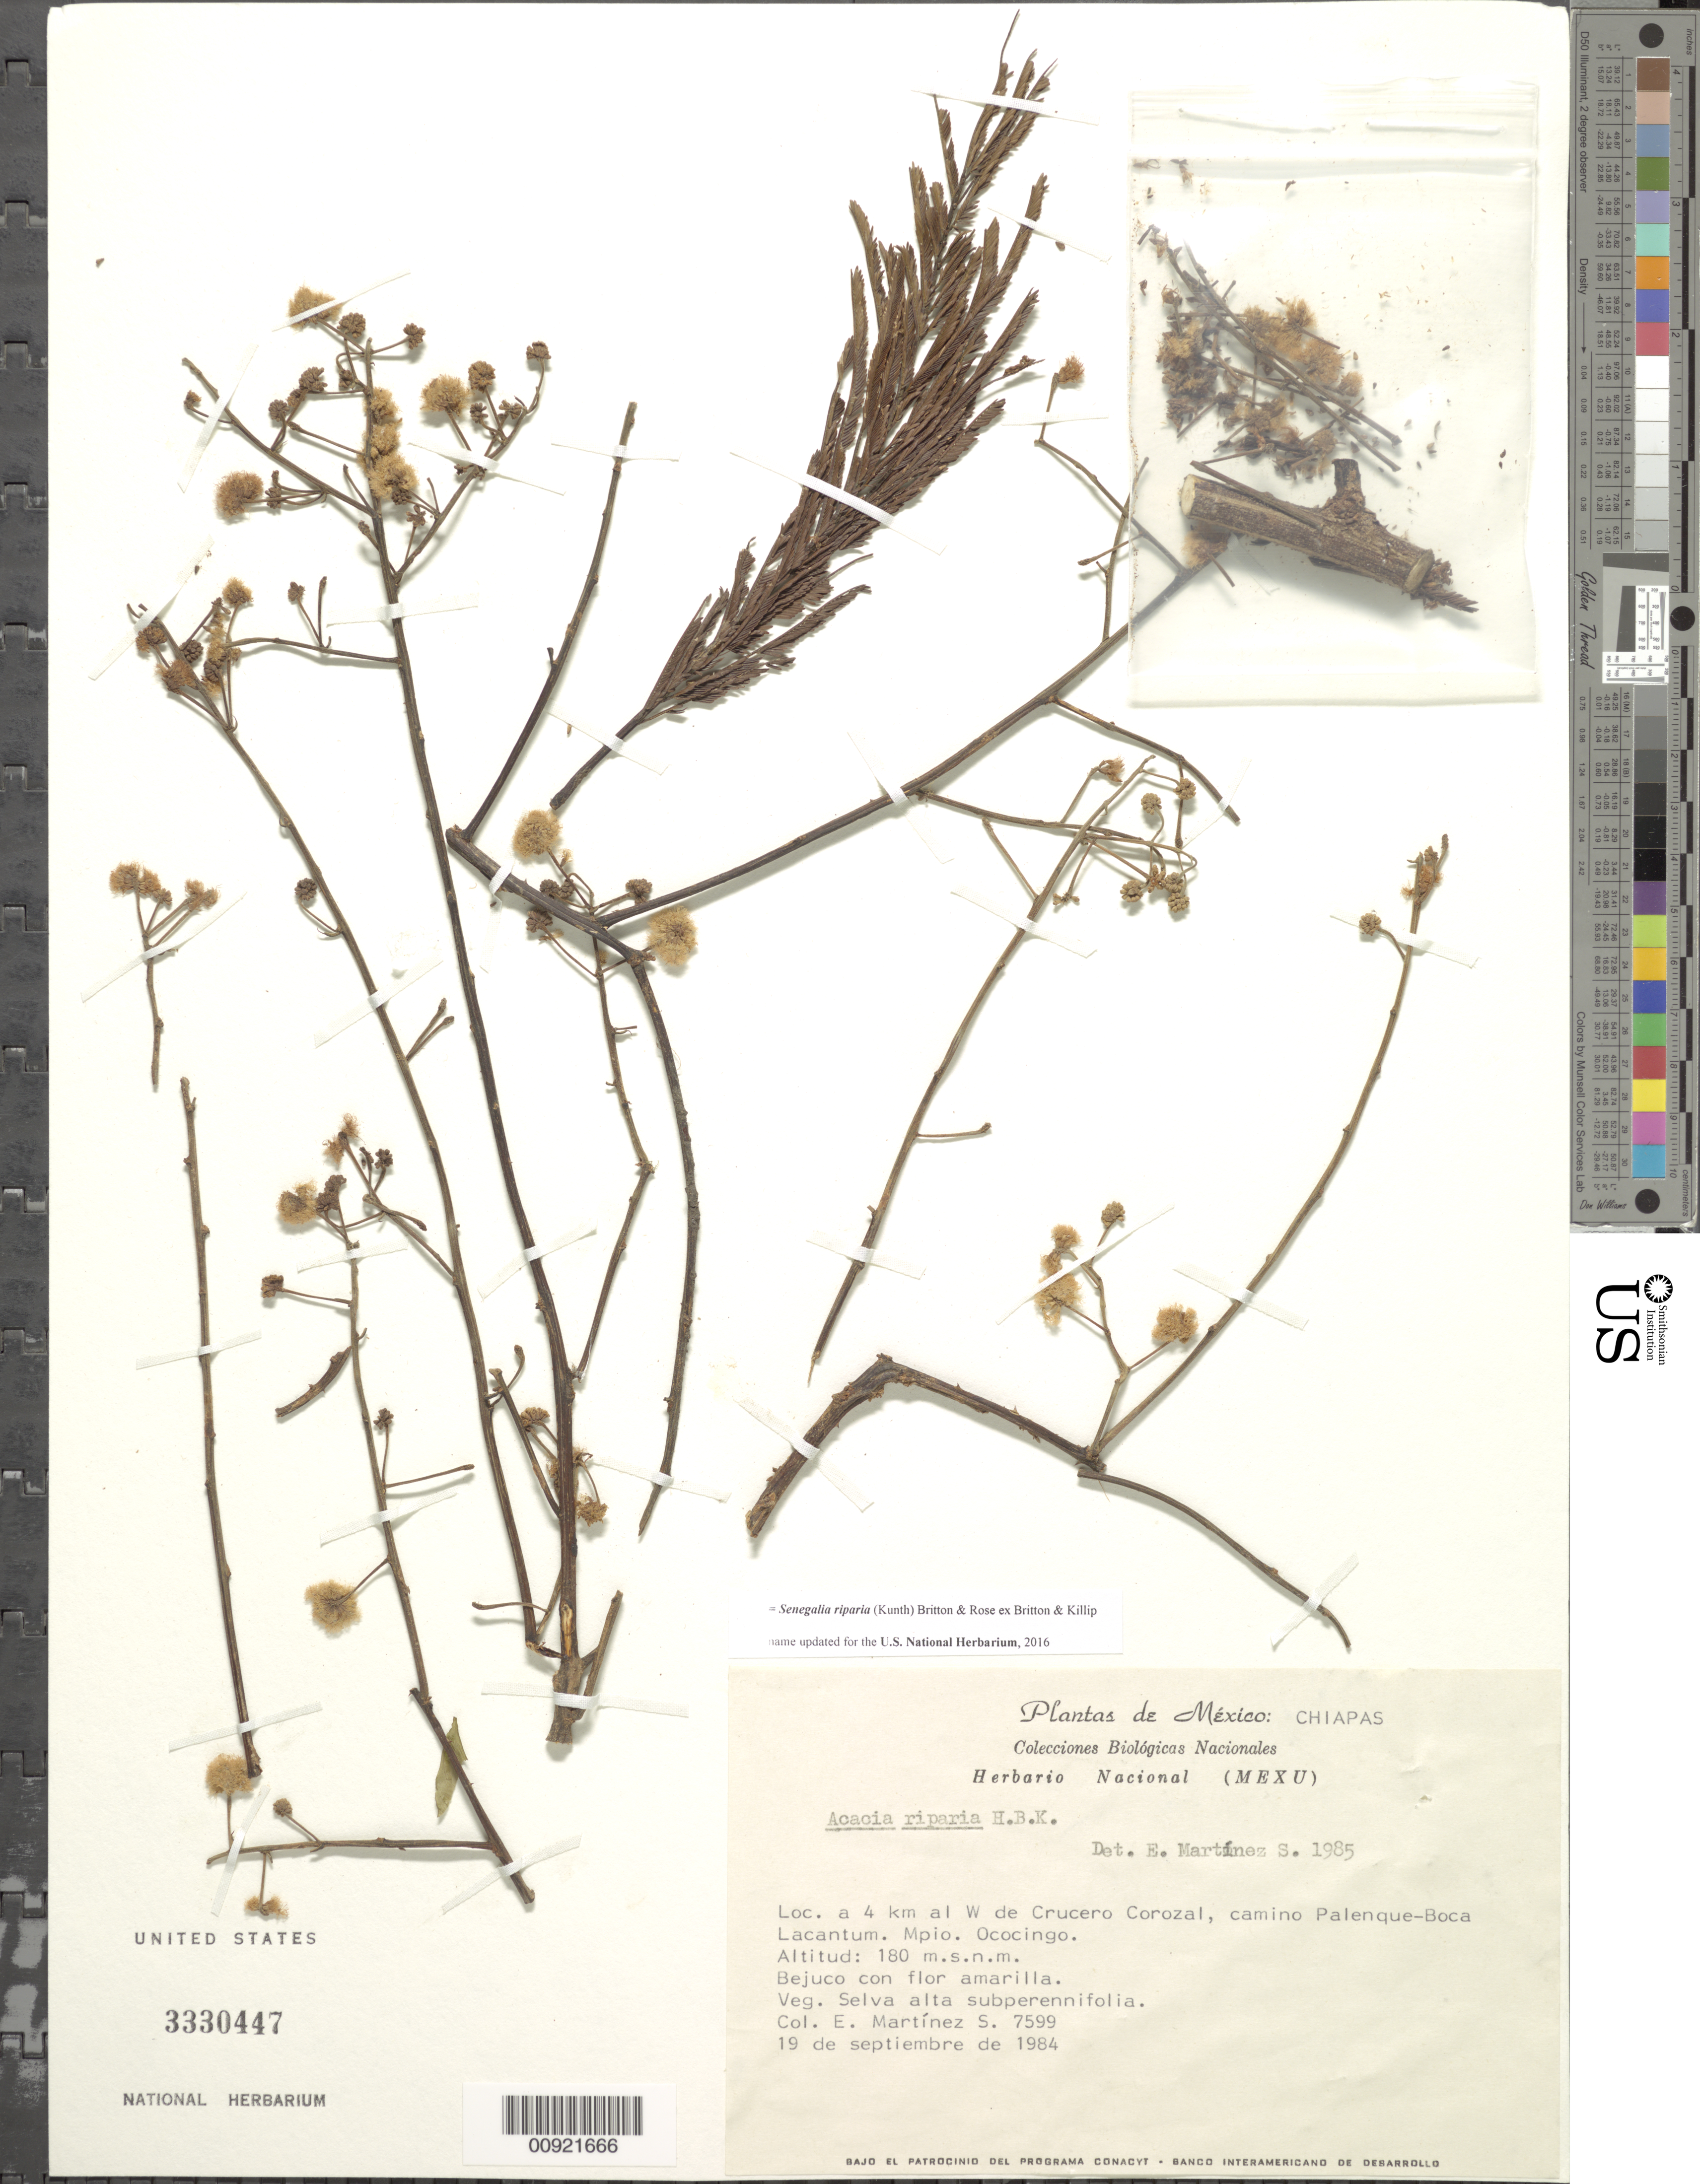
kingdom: Plantae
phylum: Tracheophyta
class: Magnoliopsida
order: Fabales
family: Fabaceae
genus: Senegalia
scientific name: Senegalia riparia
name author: (Kunth) Britton & Rose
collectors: E. M. Martínez S.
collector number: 7599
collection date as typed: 19 Sep 1984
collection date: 1984-09-19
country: Mexico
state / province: Chiapas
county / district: Ocosingo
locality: A 4 km. al W de Crucero Corozal, camino Palenque-Boca Lacantum. Mpio. Ocosingo, Chiapas.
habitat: Selva alta subperennifolia.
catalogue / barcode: US 3330447